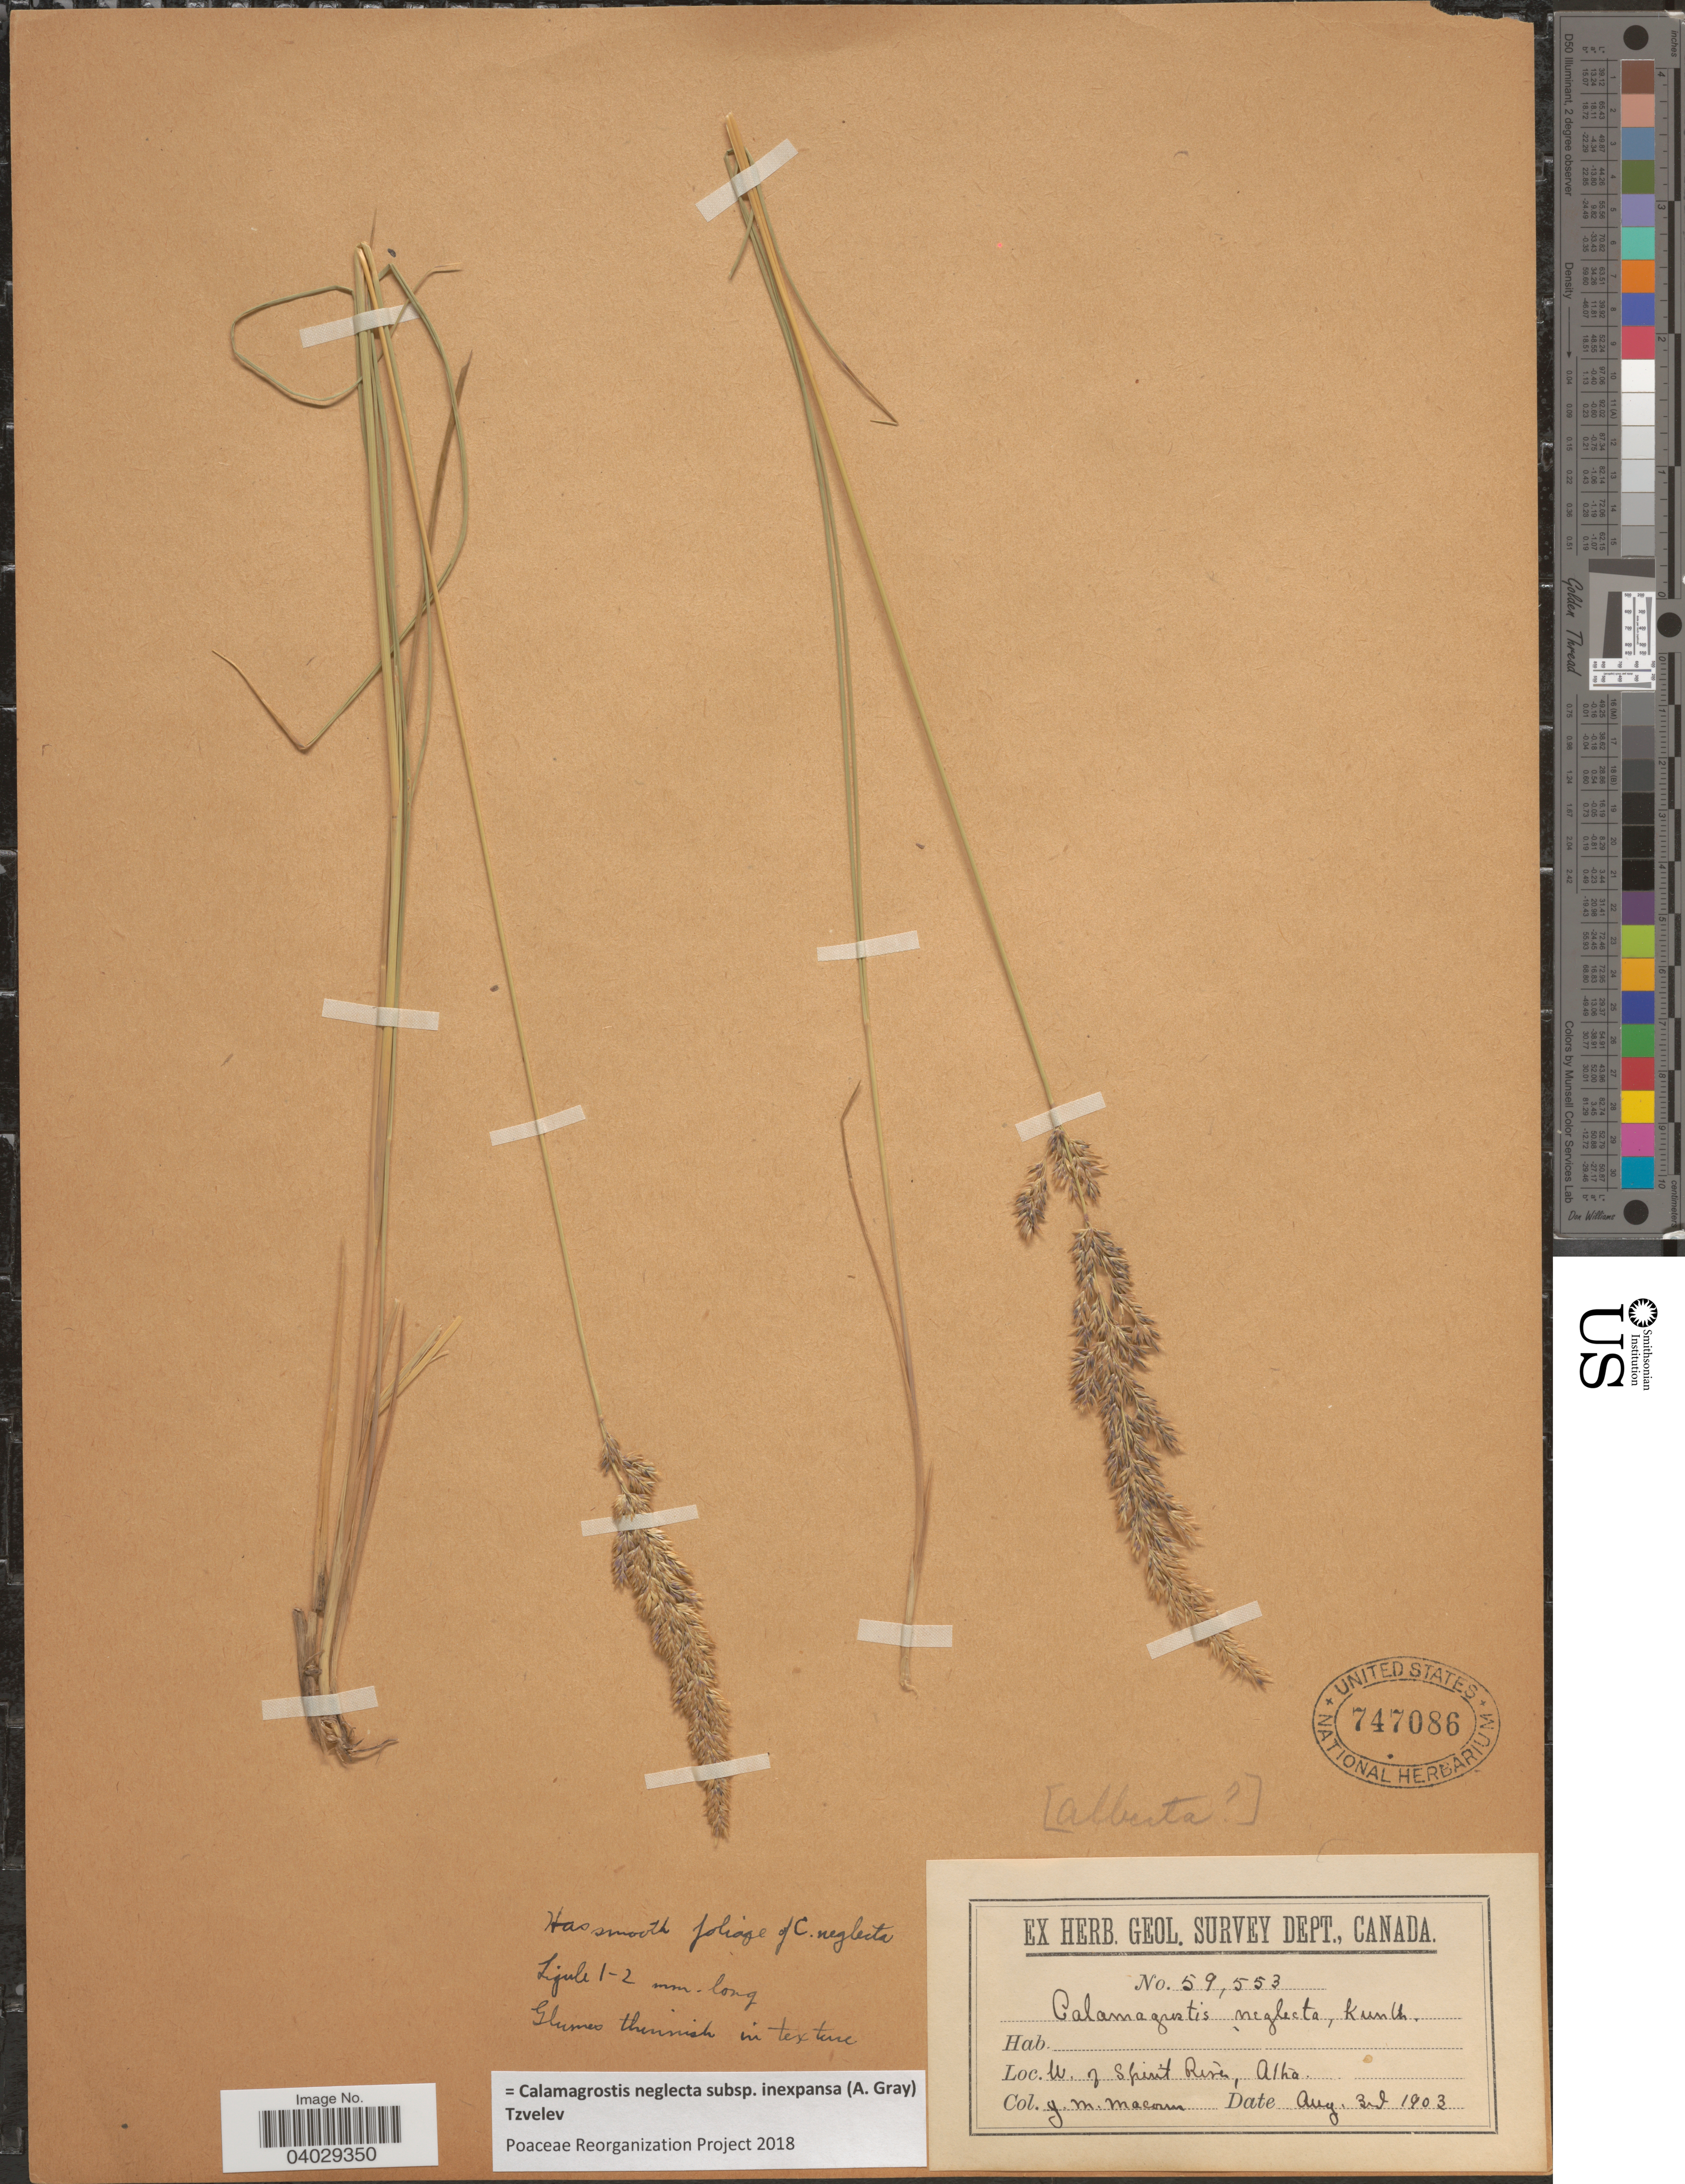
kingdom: Plantae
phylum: Tracheophyta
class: Liliopsida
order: Poales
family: Poaceae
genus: Calamagrostis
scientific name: Calamagrostis neglecta subsp. inexpansa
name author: (A. Gray) Tzvelev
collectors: J. M. Macoun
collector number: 59553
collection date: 1903-08-03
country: Canada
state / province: Alberta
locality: W. of Spirit River.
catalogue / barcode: US 747086